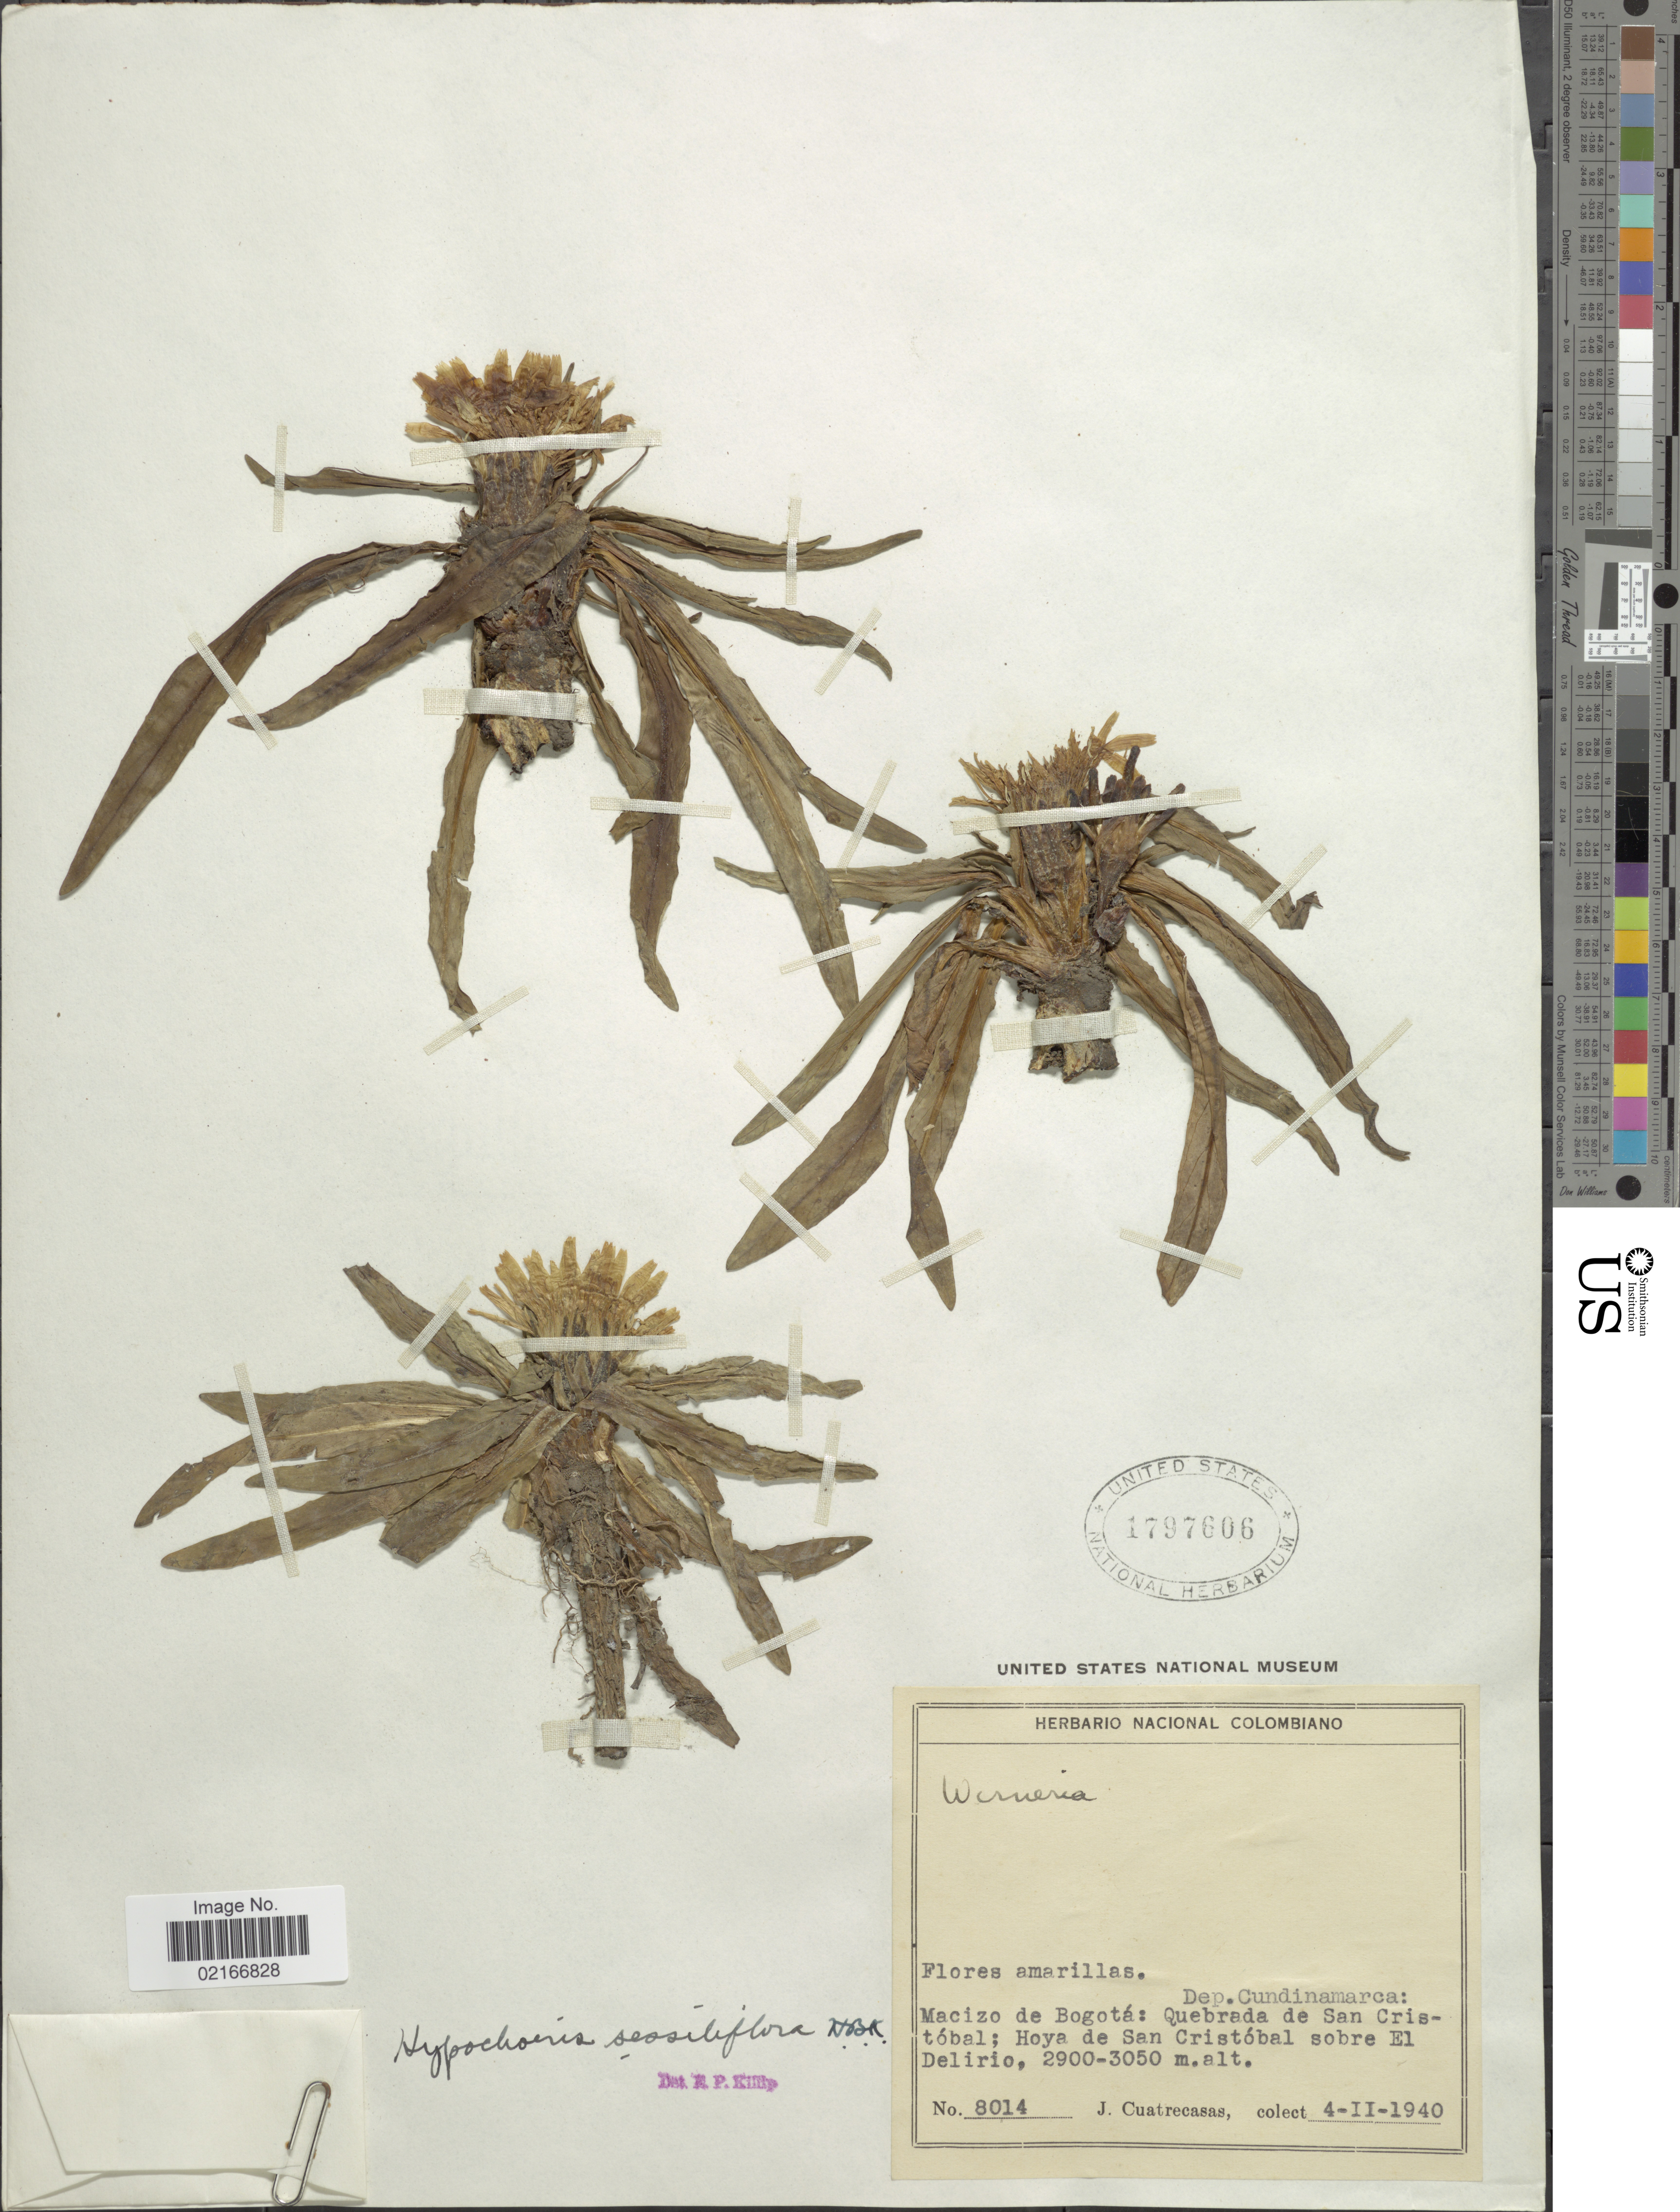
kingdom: Plantae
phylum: Tracheophyta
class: Magnoliopsida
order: Asterales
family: Asteraceae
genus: Hypochaeris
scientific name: Hypochaeris sessiflora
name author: Kunth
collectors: J. Cuatrecasas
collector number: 8014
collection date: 1940-02-04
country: Colombia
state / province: Cundinamarca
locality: Macizo de Bogotá: Quebrada de San Cristóbal; Hoya de San Cristóbal sobre El Delirio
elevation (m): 2900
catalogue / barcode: US 1797606